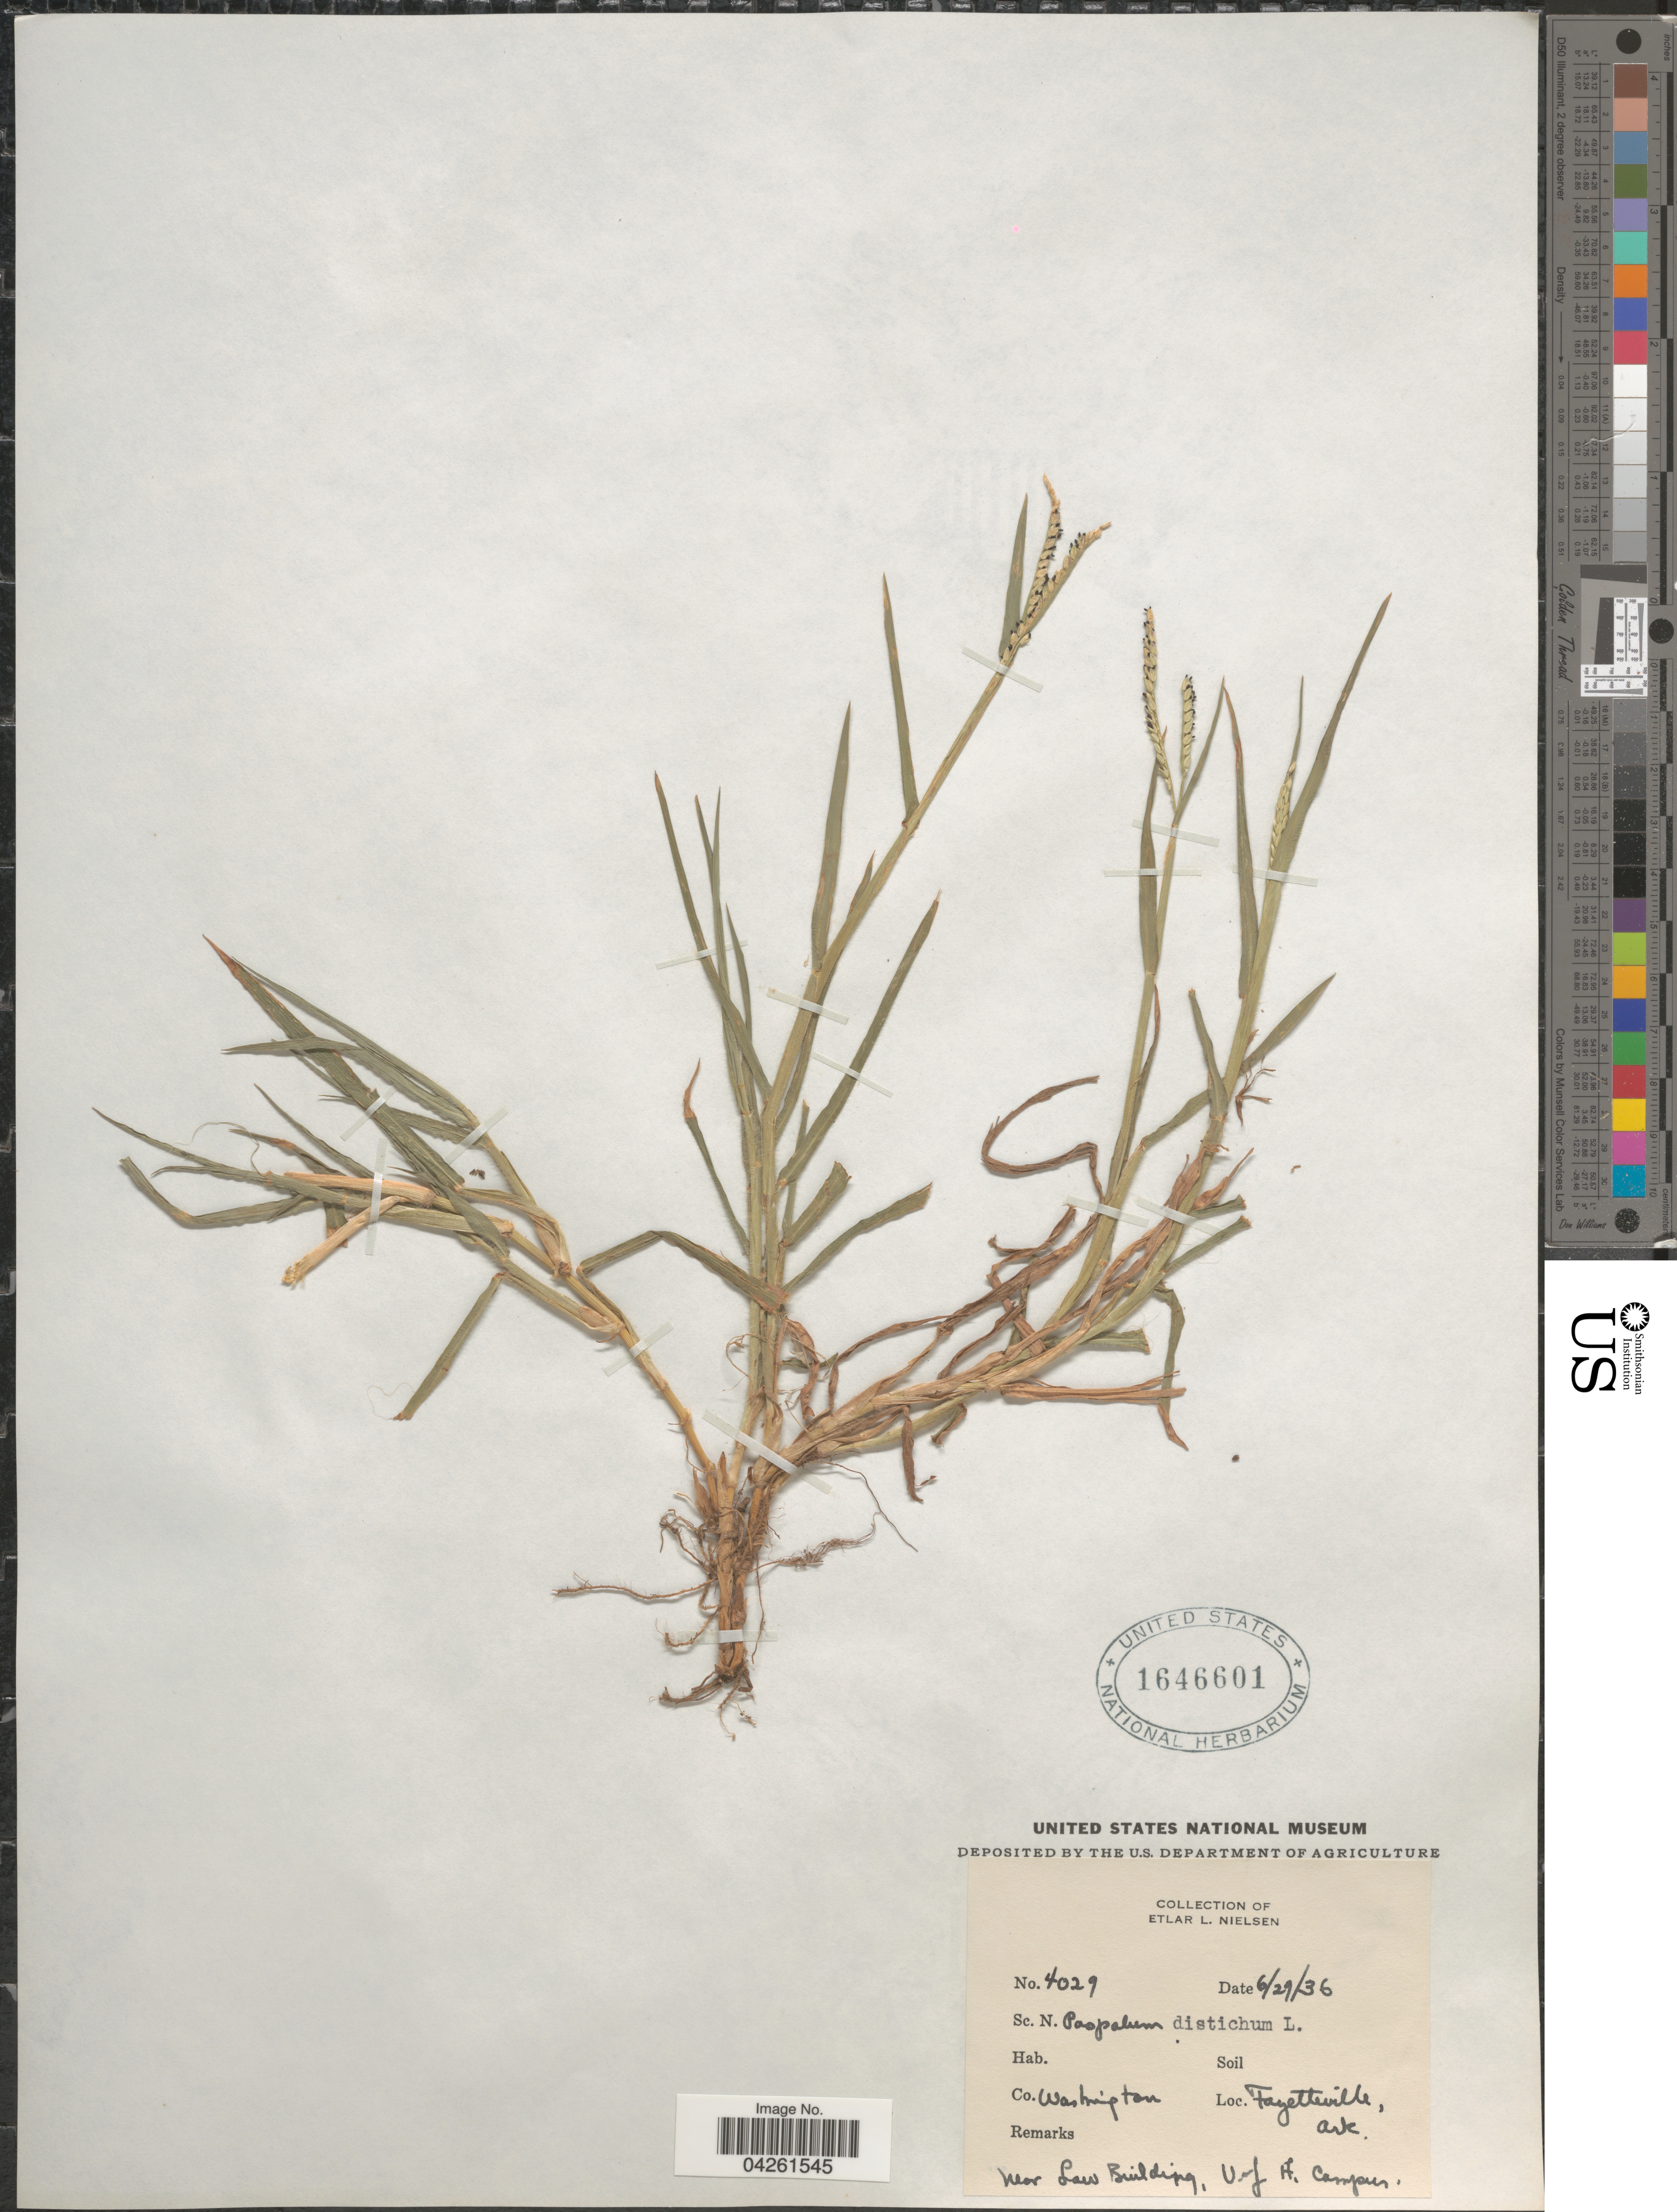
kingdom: Plantae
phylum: Tracheophyta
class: Liliopsida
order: Poales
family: Poaceae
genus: Paspalum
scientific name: Paspalum distichum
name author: L.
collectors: E. L. Nielsen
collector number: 4029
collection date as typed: Transcribed d/m/y: 29/6/36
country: United States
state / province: Arkansas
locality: Co. Washington. Fayetteville. Near Low Building, U. of A. Campus.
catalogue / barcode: US 1646601